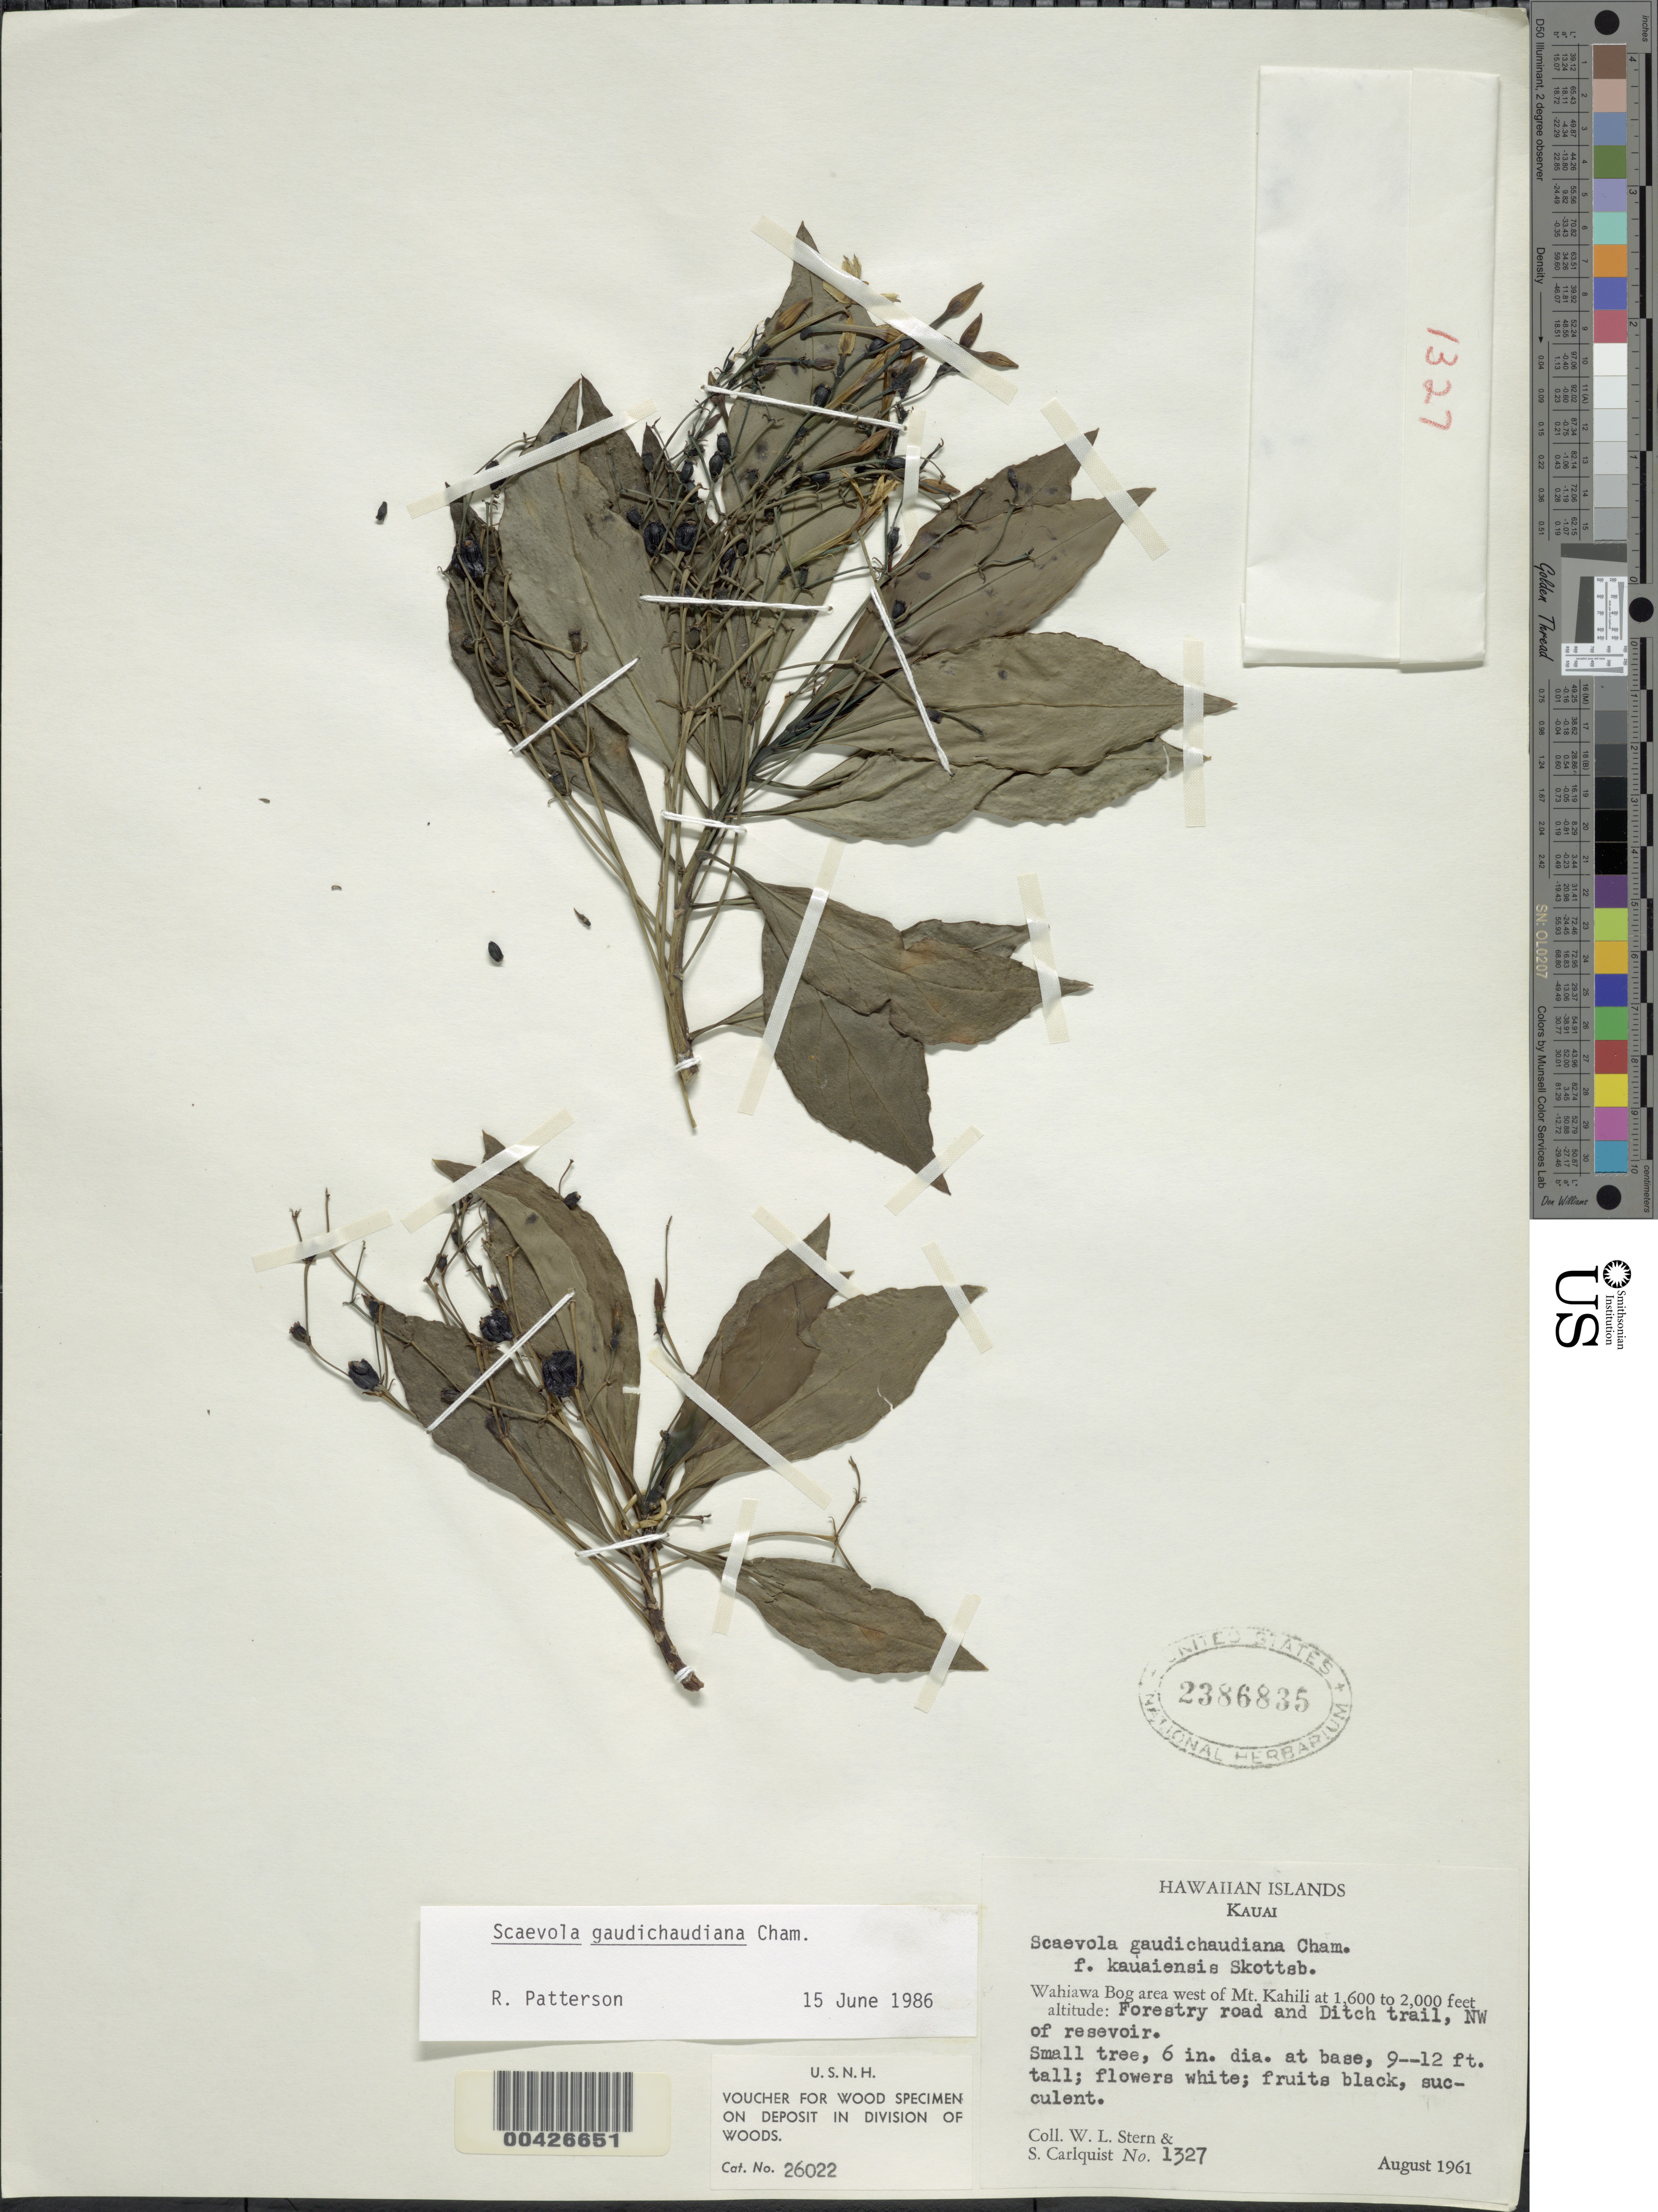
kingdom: Plantae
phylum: Tracheophyta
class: Magnoliopsida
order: Asterales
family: Goodeniaceae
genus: Scaevola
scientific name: Scaevola gaudichaudiana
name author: Cham.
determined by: Patterson, R.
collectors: W. L. Stern & S. Carlquist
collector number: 1327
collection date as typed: Aug 1961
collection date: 1961-08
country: United States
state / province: Hawaii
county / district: Kauai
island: Kaua'i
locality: Wahiawa Bog west of Mt. Kahili, Forestry road and Ditch trail, NW of reservoir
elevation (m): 488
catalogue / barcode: US 2386835